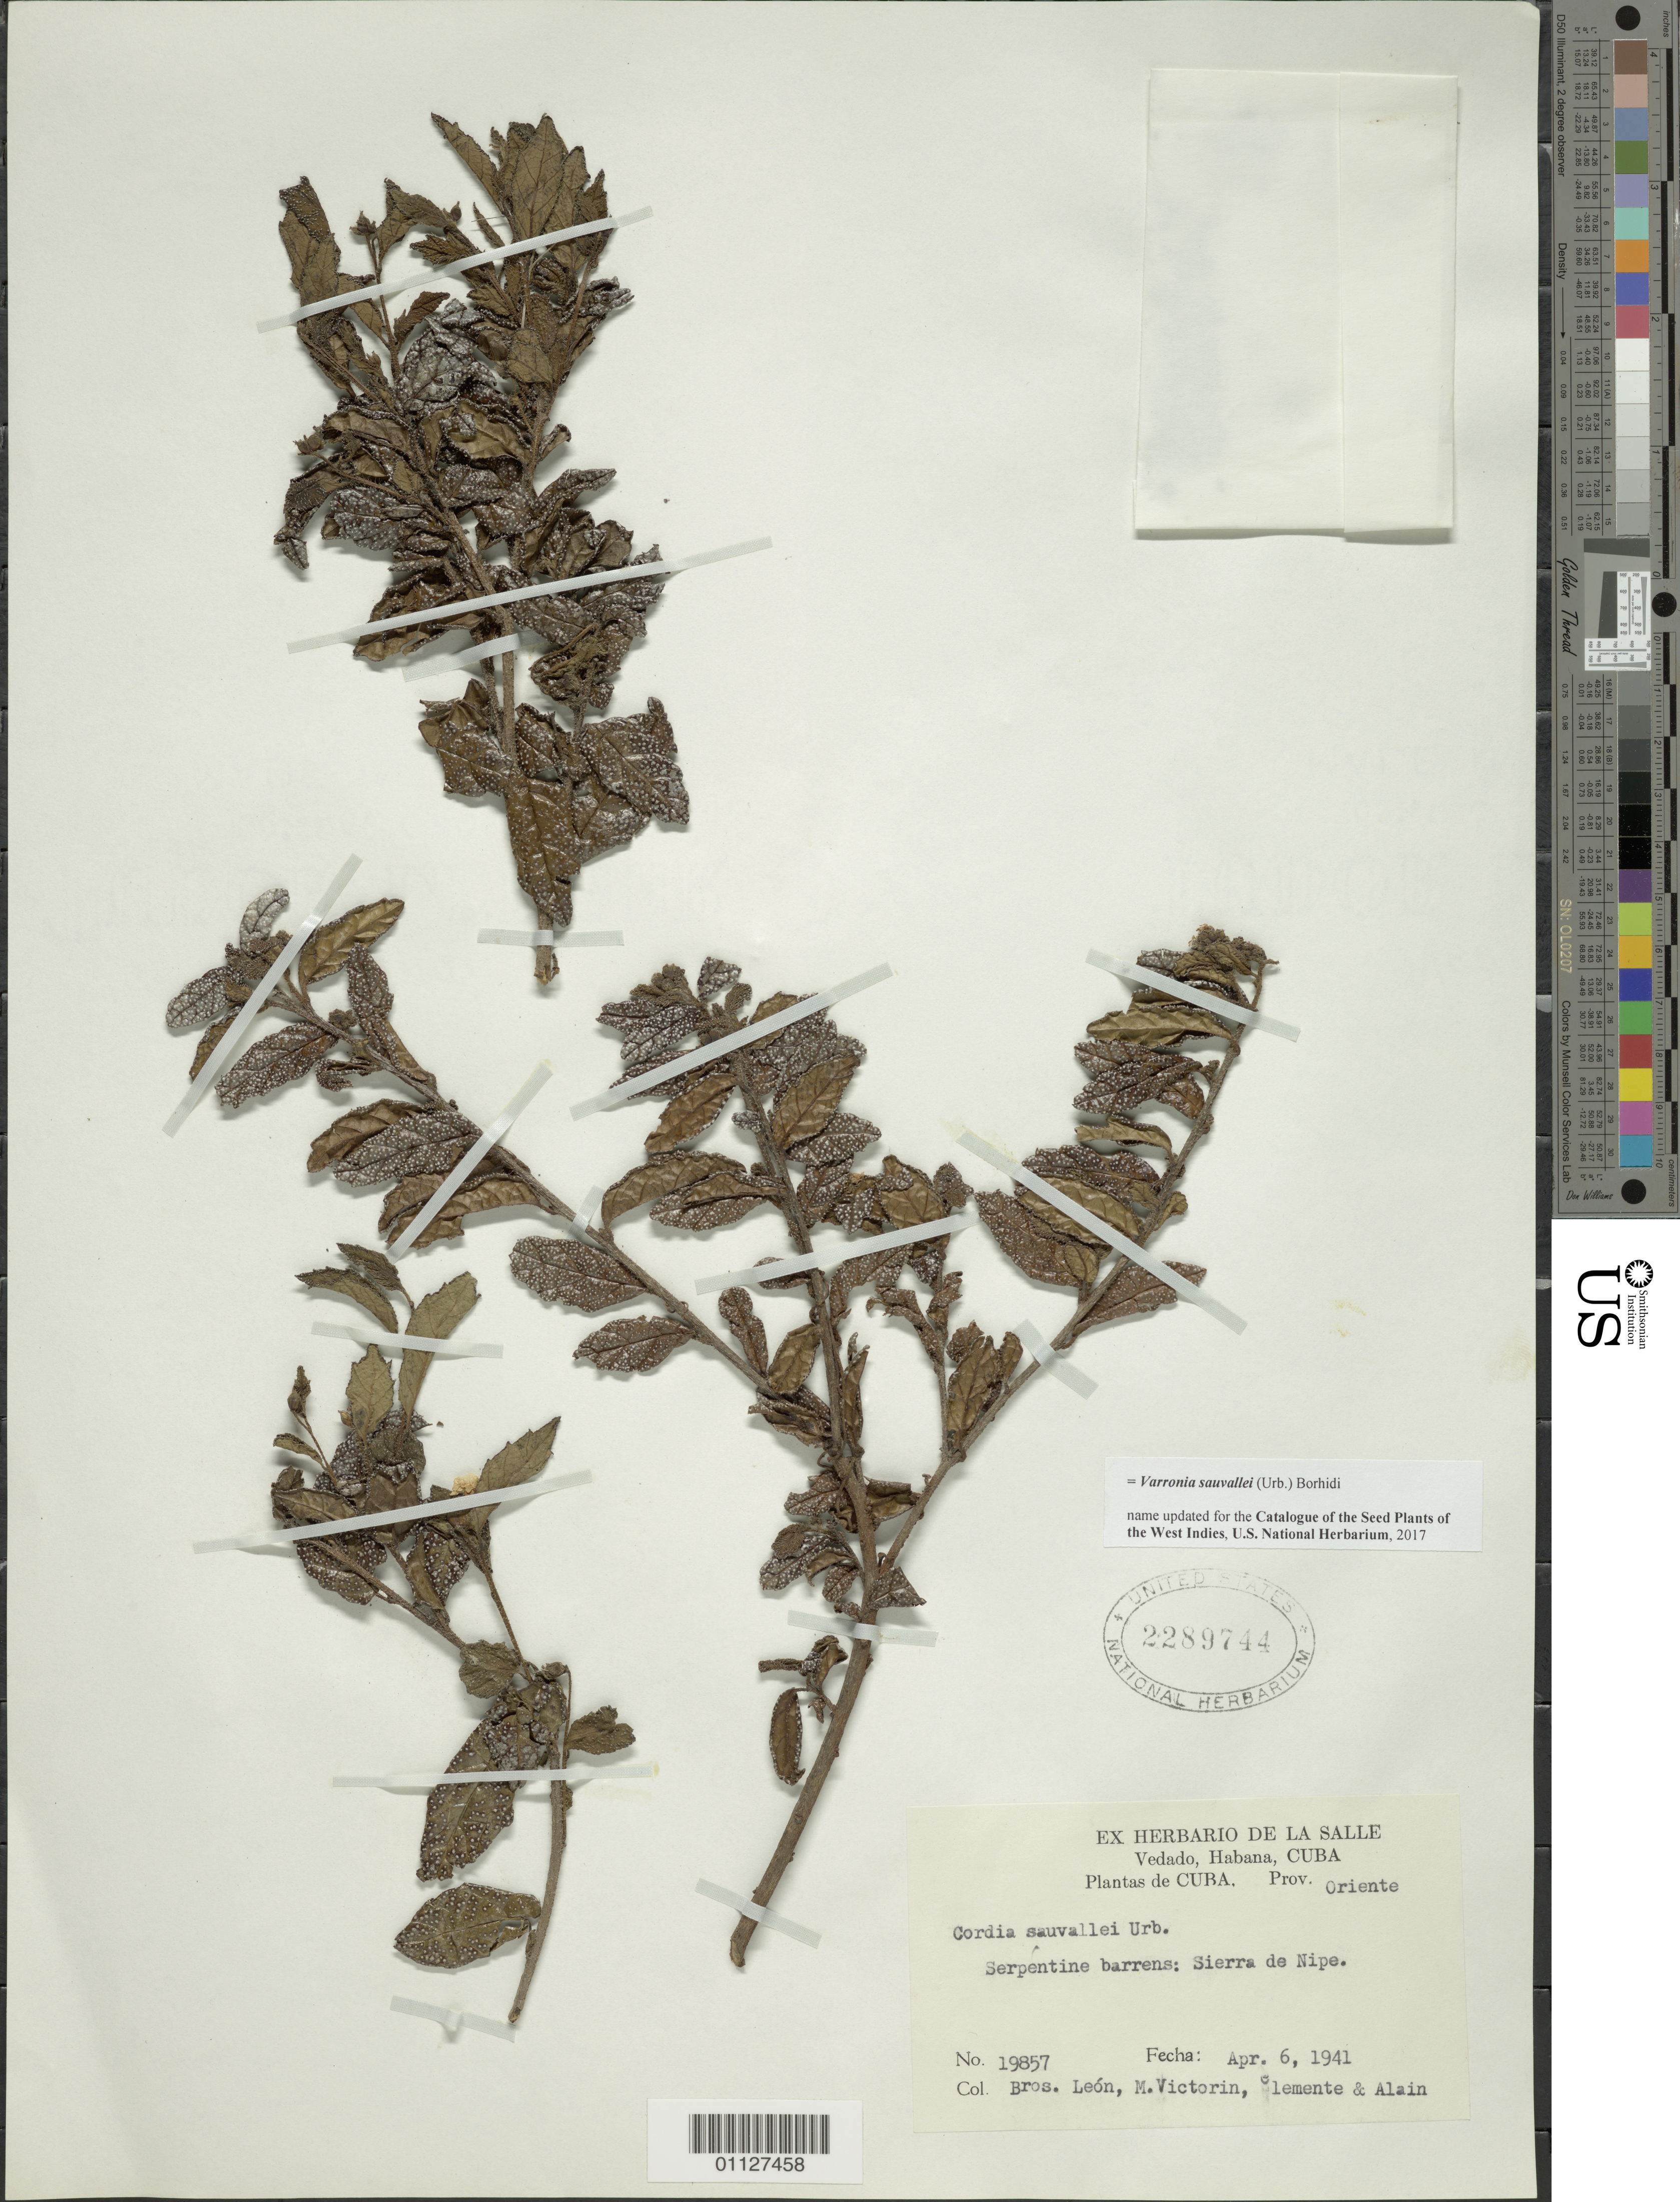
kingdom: Plantae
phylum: Tracheophyta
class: Magnoliopsida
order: Boraginales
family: Cordiaceae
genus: Varronia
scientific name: Varronia sauvallei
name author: (Urb.) Borhidi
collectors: Bro. León, F. Victorin, B. Clement & A. H. Liogier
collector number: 19857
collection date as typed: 06 Apr 1941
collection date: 1941-04-06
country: Cuba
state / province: Holguín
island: Cuba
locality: Serpentine barrens: Sierra de Nipe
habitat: Serpentine barrens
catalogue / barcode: US 2289744